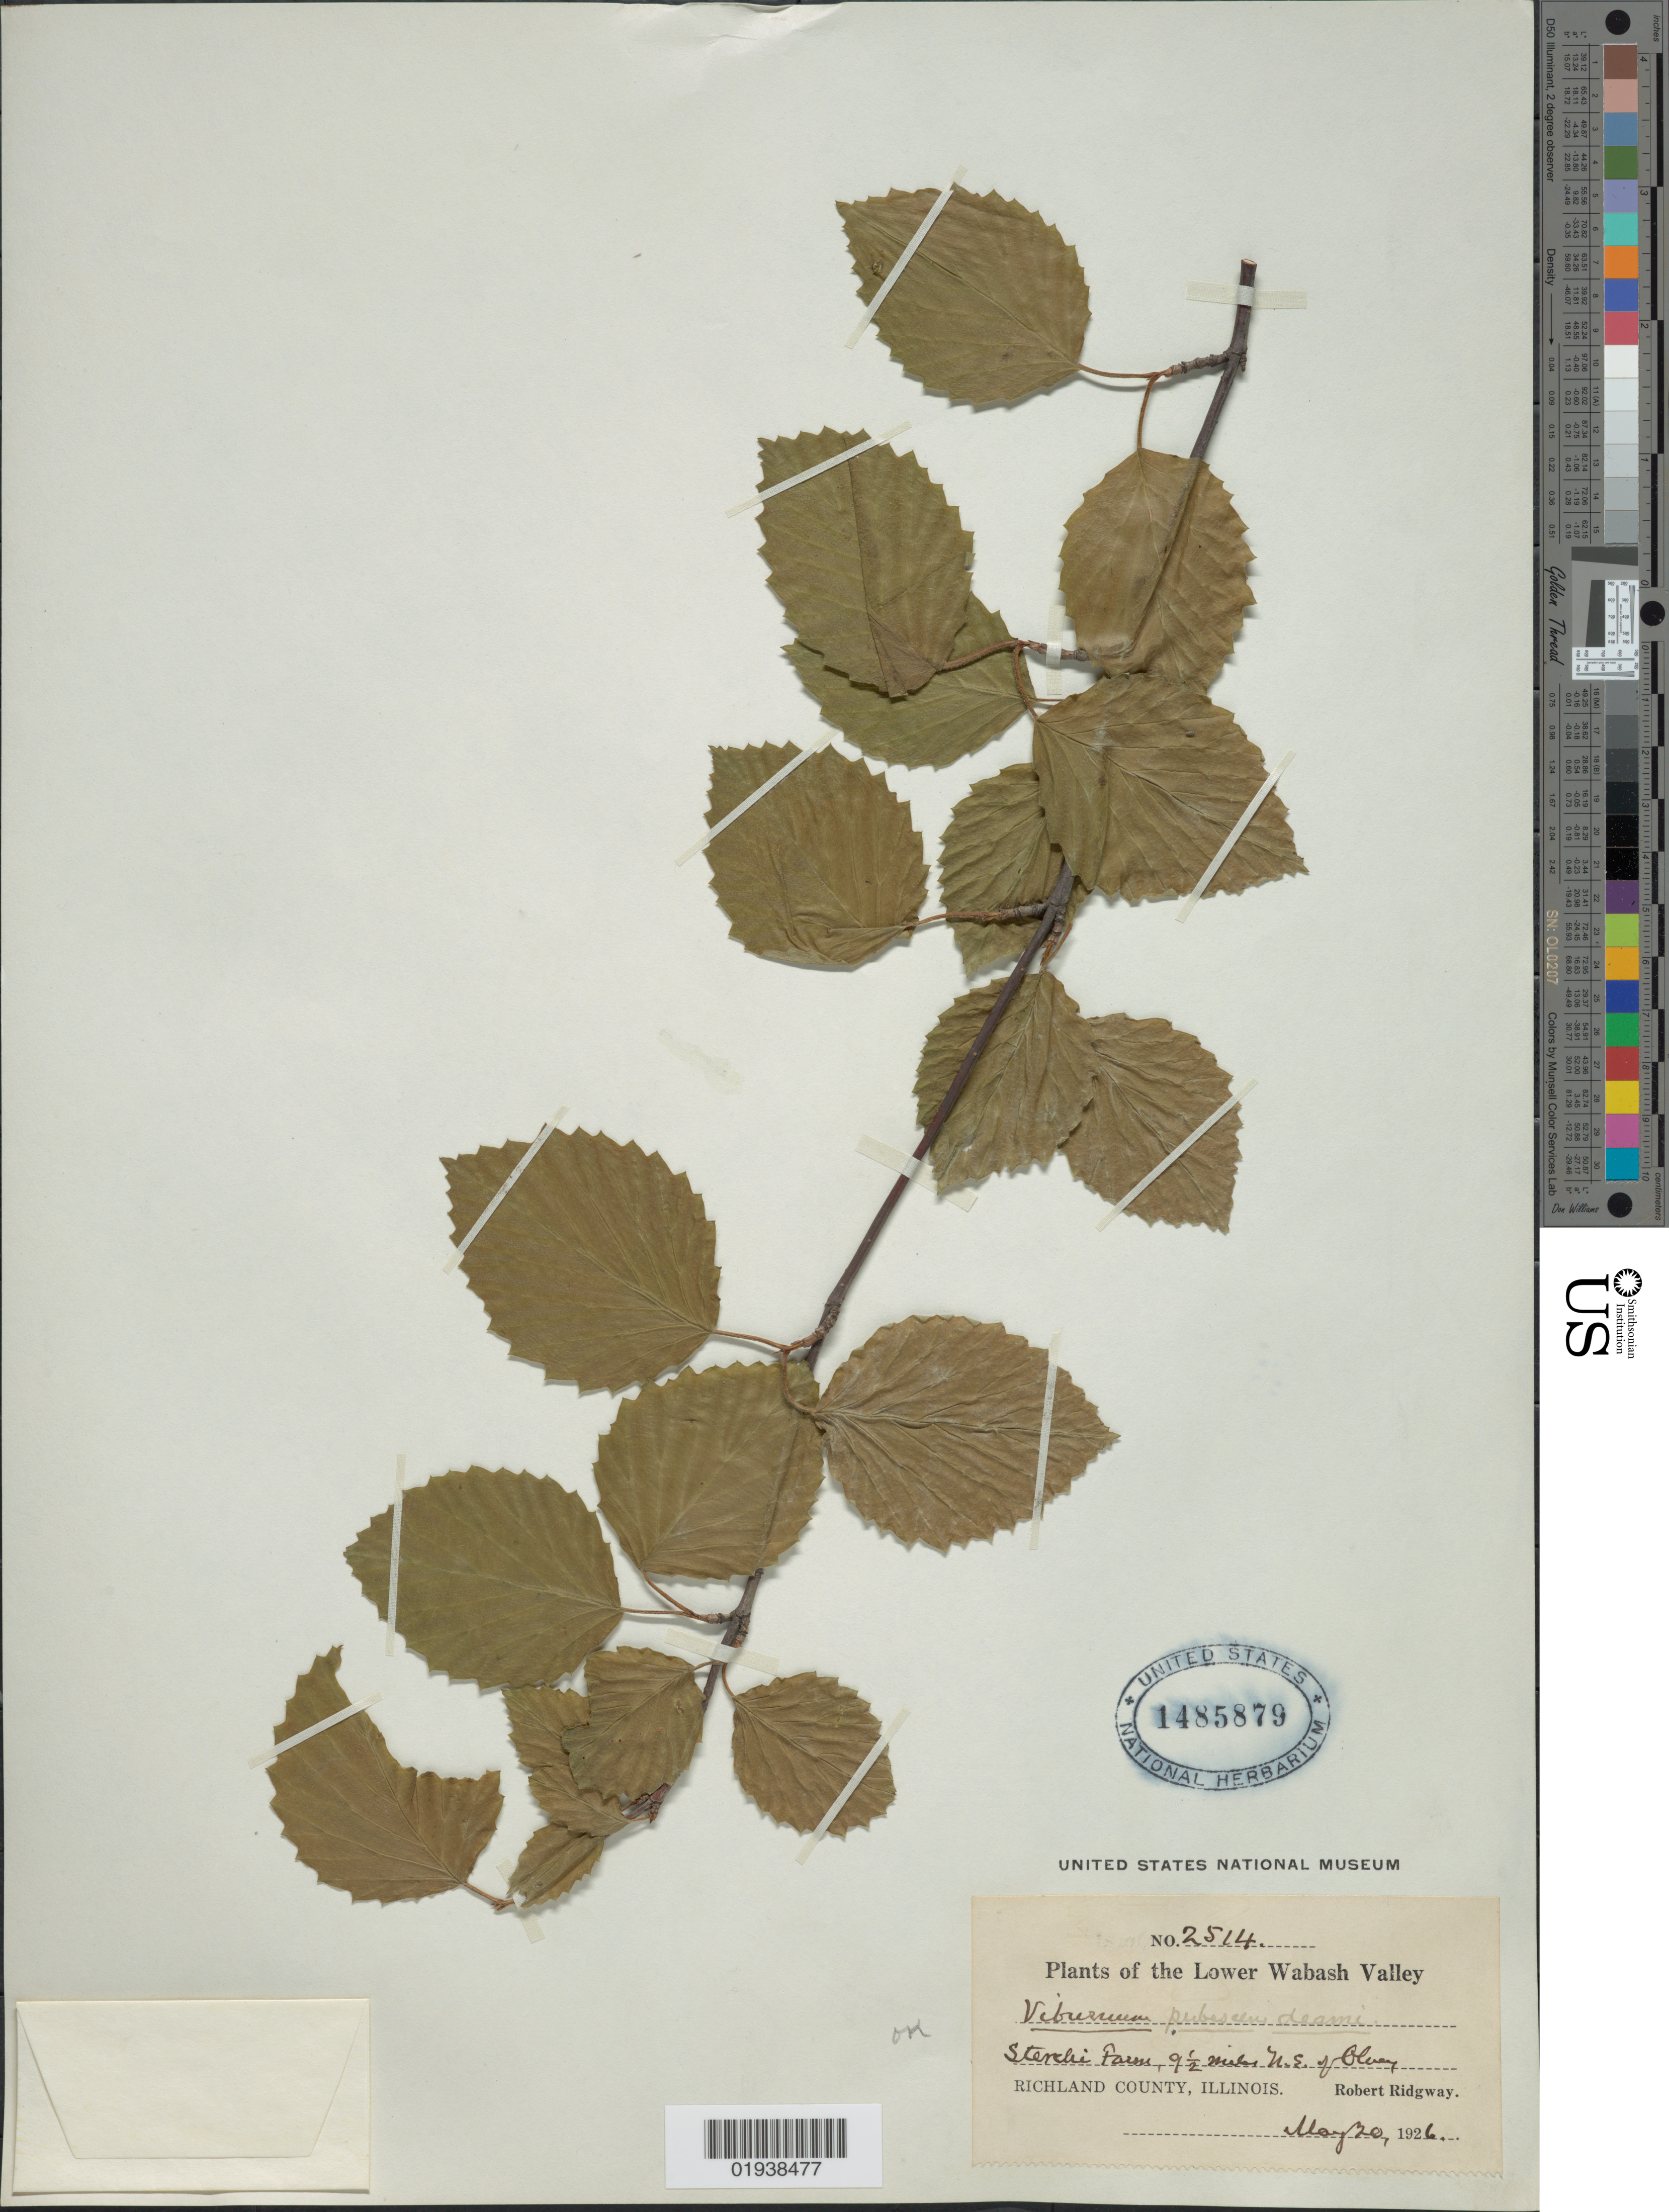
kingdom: Plantae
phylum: Tracheophyta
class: Magnoliopsida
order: Dipsacales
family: Viburnaceae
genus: Viburnum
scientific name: Viburnum deamii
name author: Bush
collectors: R. Ridgway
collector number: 2514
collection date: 1926-05-20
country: United States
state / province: Illinois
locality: Lower Wabash Valley. Sterchi Farm, 9½ miles N.E. of Olney. Richland County.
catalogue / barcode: US 1485879